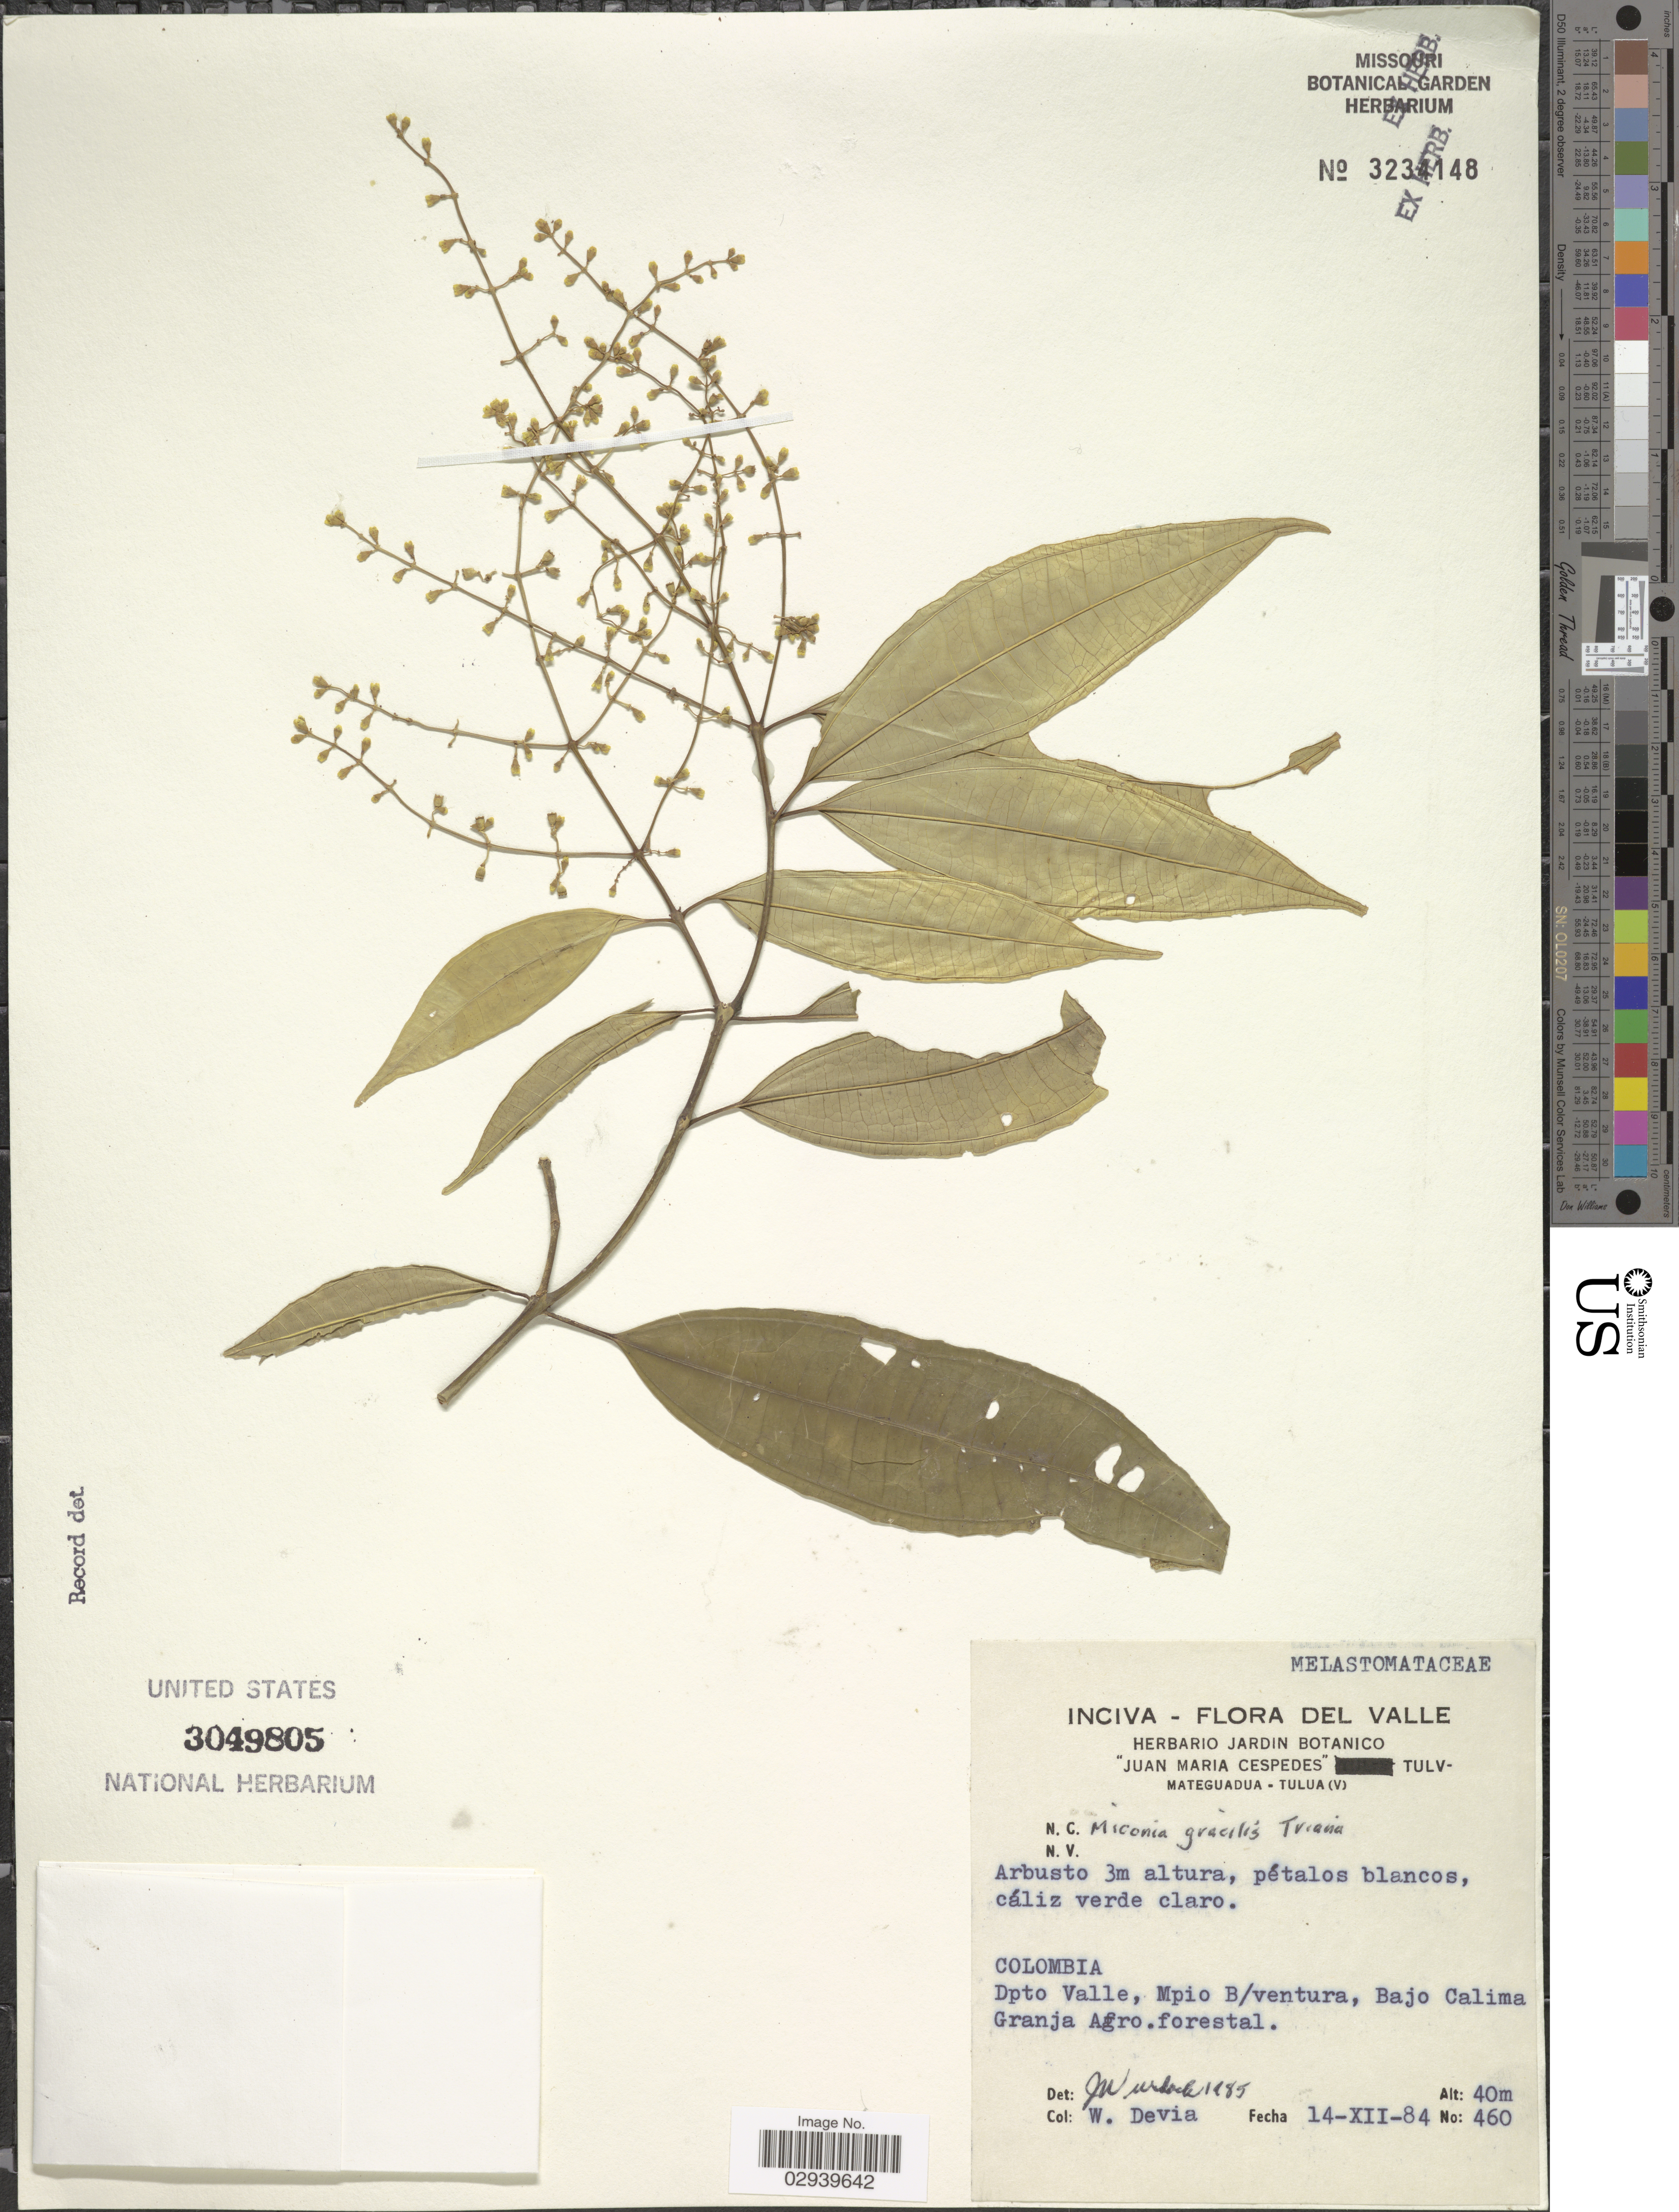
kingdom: Plantae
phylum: Tracheophyta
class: Magnoliopsida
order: Myrtales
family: Melastomataceae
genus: Miconia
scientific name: Miconia gracilis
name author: Triana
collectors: W. Devia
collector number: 460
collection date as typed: Transcribed d/m/y: 14/12/84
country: Colombia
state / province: Valle del Cauca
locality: Dpto Valle, Mpio B/ventura, Bajo Calima Granja Agro.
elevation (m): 40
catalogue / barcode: US 3049805